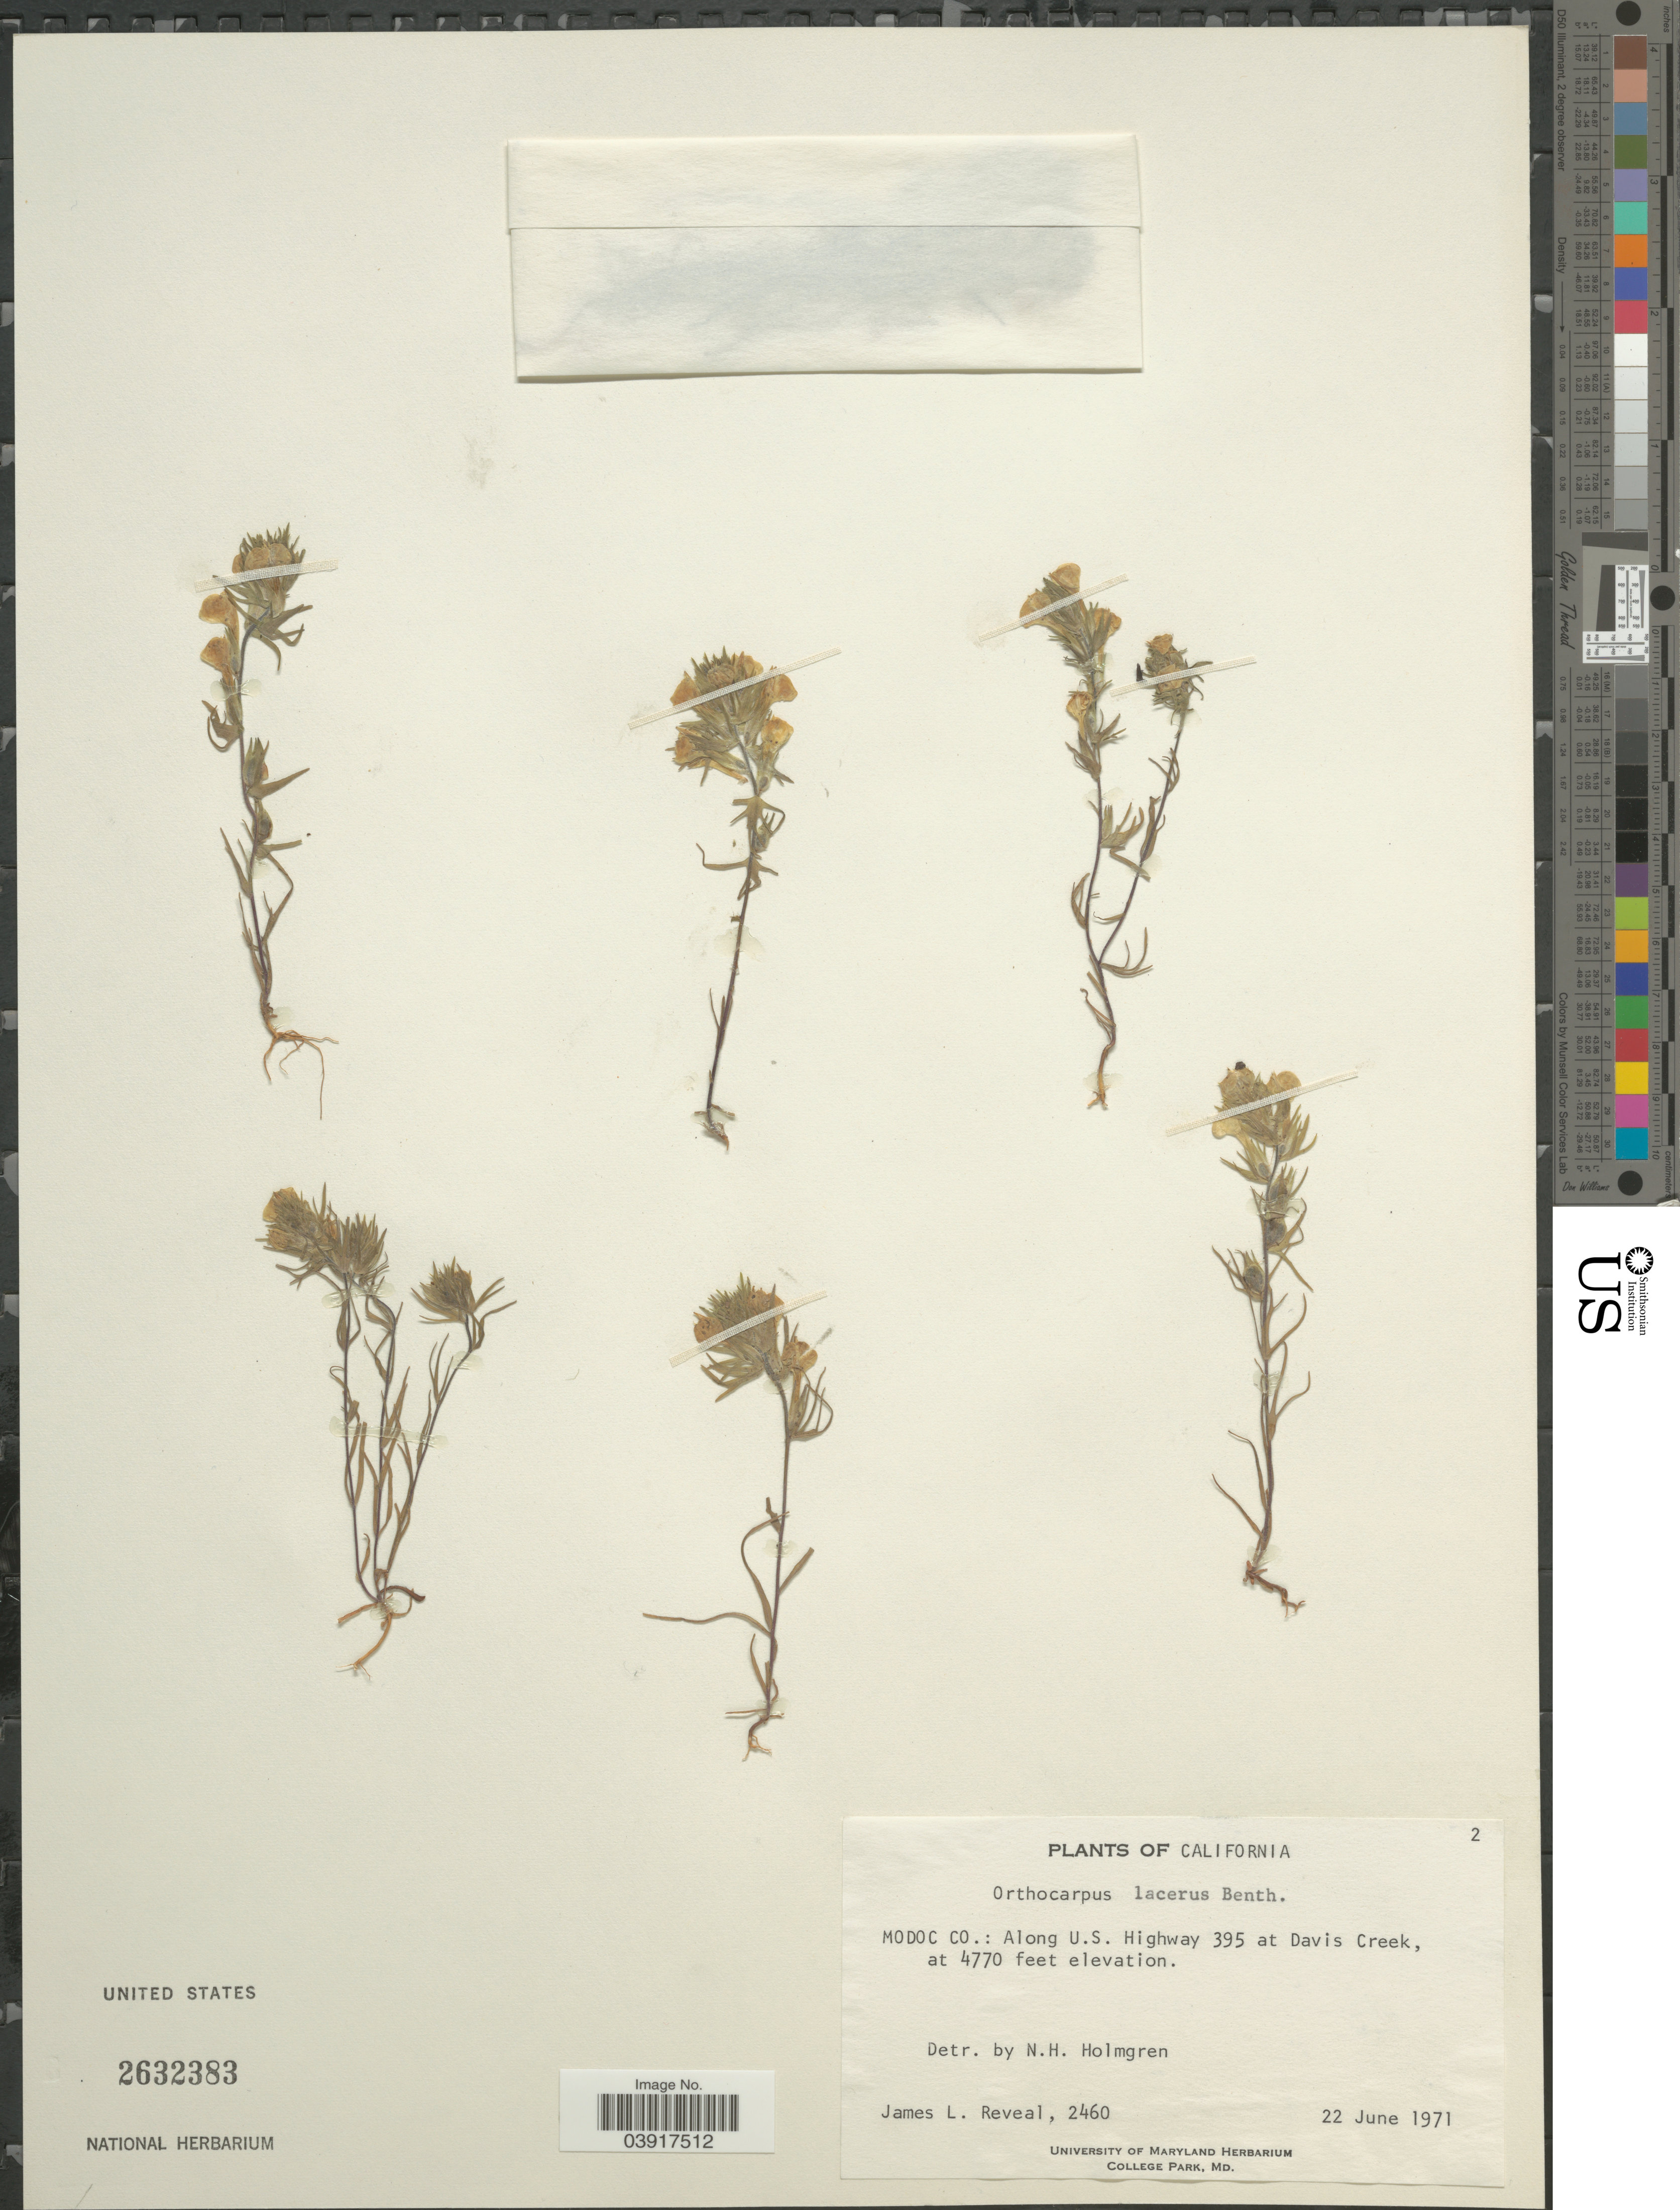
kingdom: Plantae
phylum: Tracheophyta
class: Magnoliopsida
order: Lamiales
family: Orobanchaceae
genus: Orthocarpus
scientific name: Orthocarpus lacerus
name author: Benth.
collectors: J. L. Reveal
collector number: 2460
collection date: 1971-06-22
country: United States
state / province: California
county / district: Modoc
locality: Modoc Co.: Along U.S. Highway 395 at Davis Creek.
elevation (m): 1454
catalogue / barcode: US 2632383